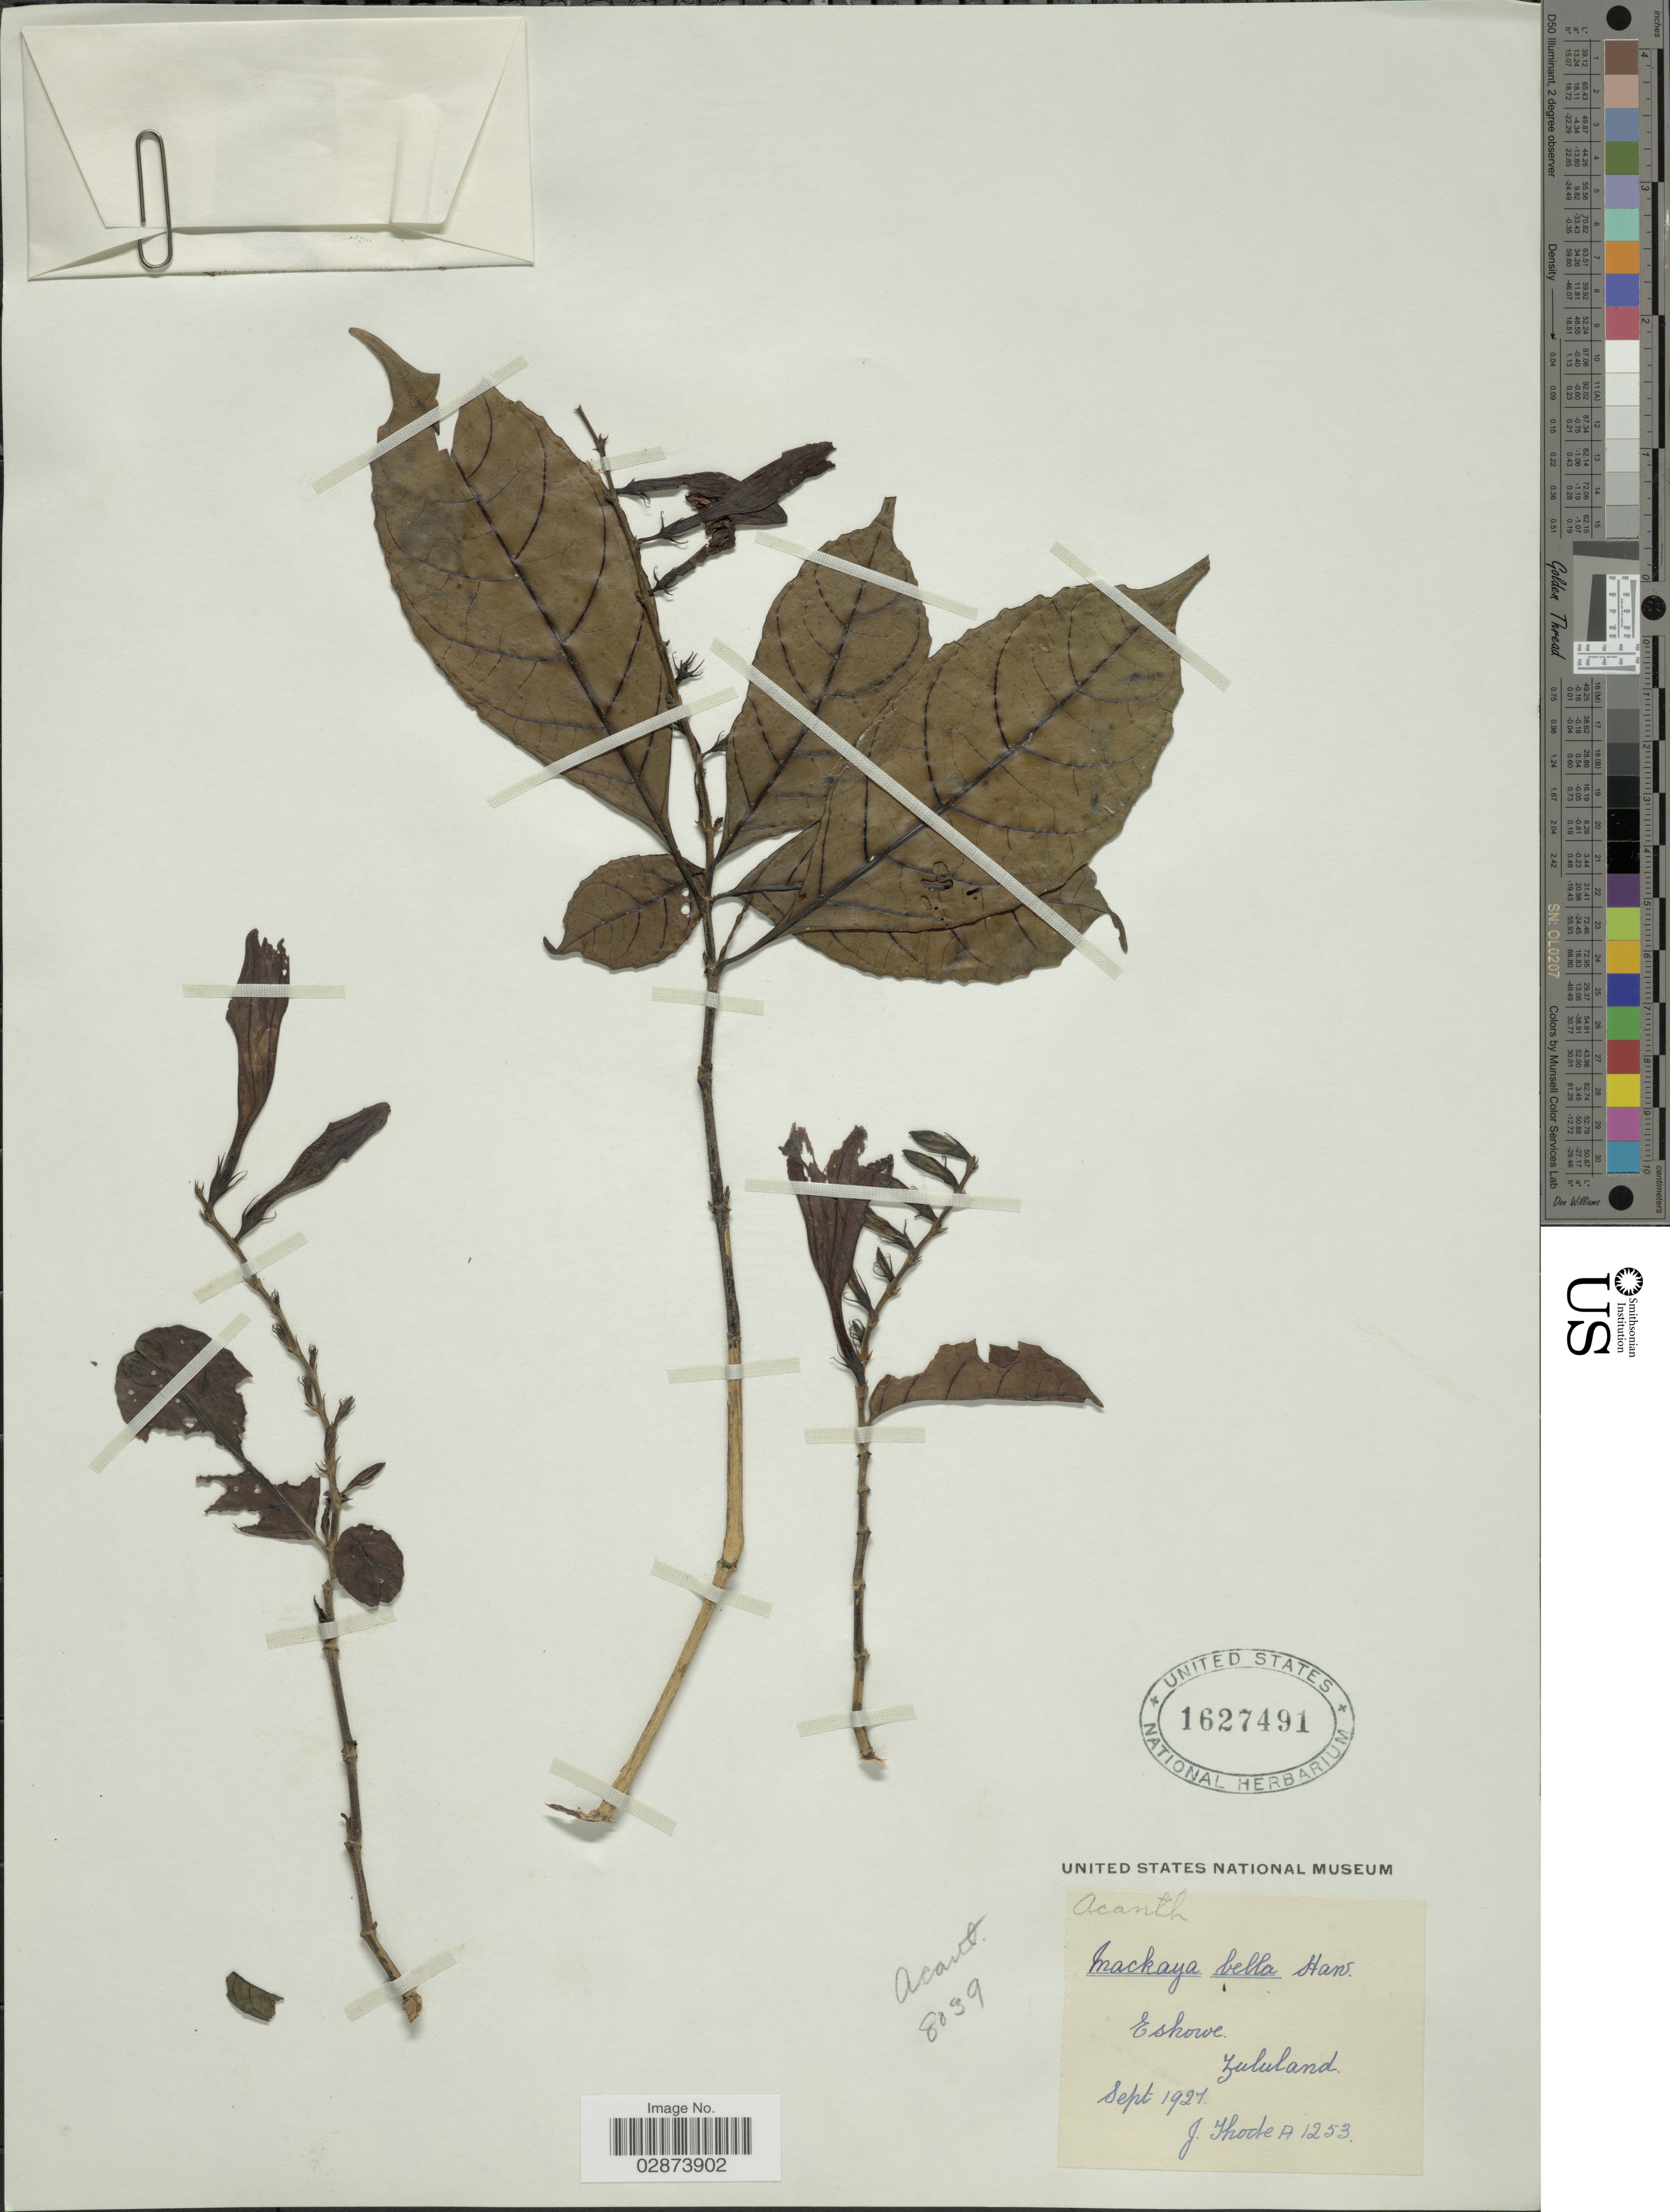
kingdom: Plantae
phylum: Tracheophyta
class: Magnoliopsida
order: Lamiales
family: Acanthaceae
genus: Mackaya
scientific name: Mackaya bella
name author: Harv.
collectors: J. Thode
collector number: A 1253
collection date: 1927-09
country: South Africa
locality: Eshowe. Zululand.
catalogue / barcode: US 1627491